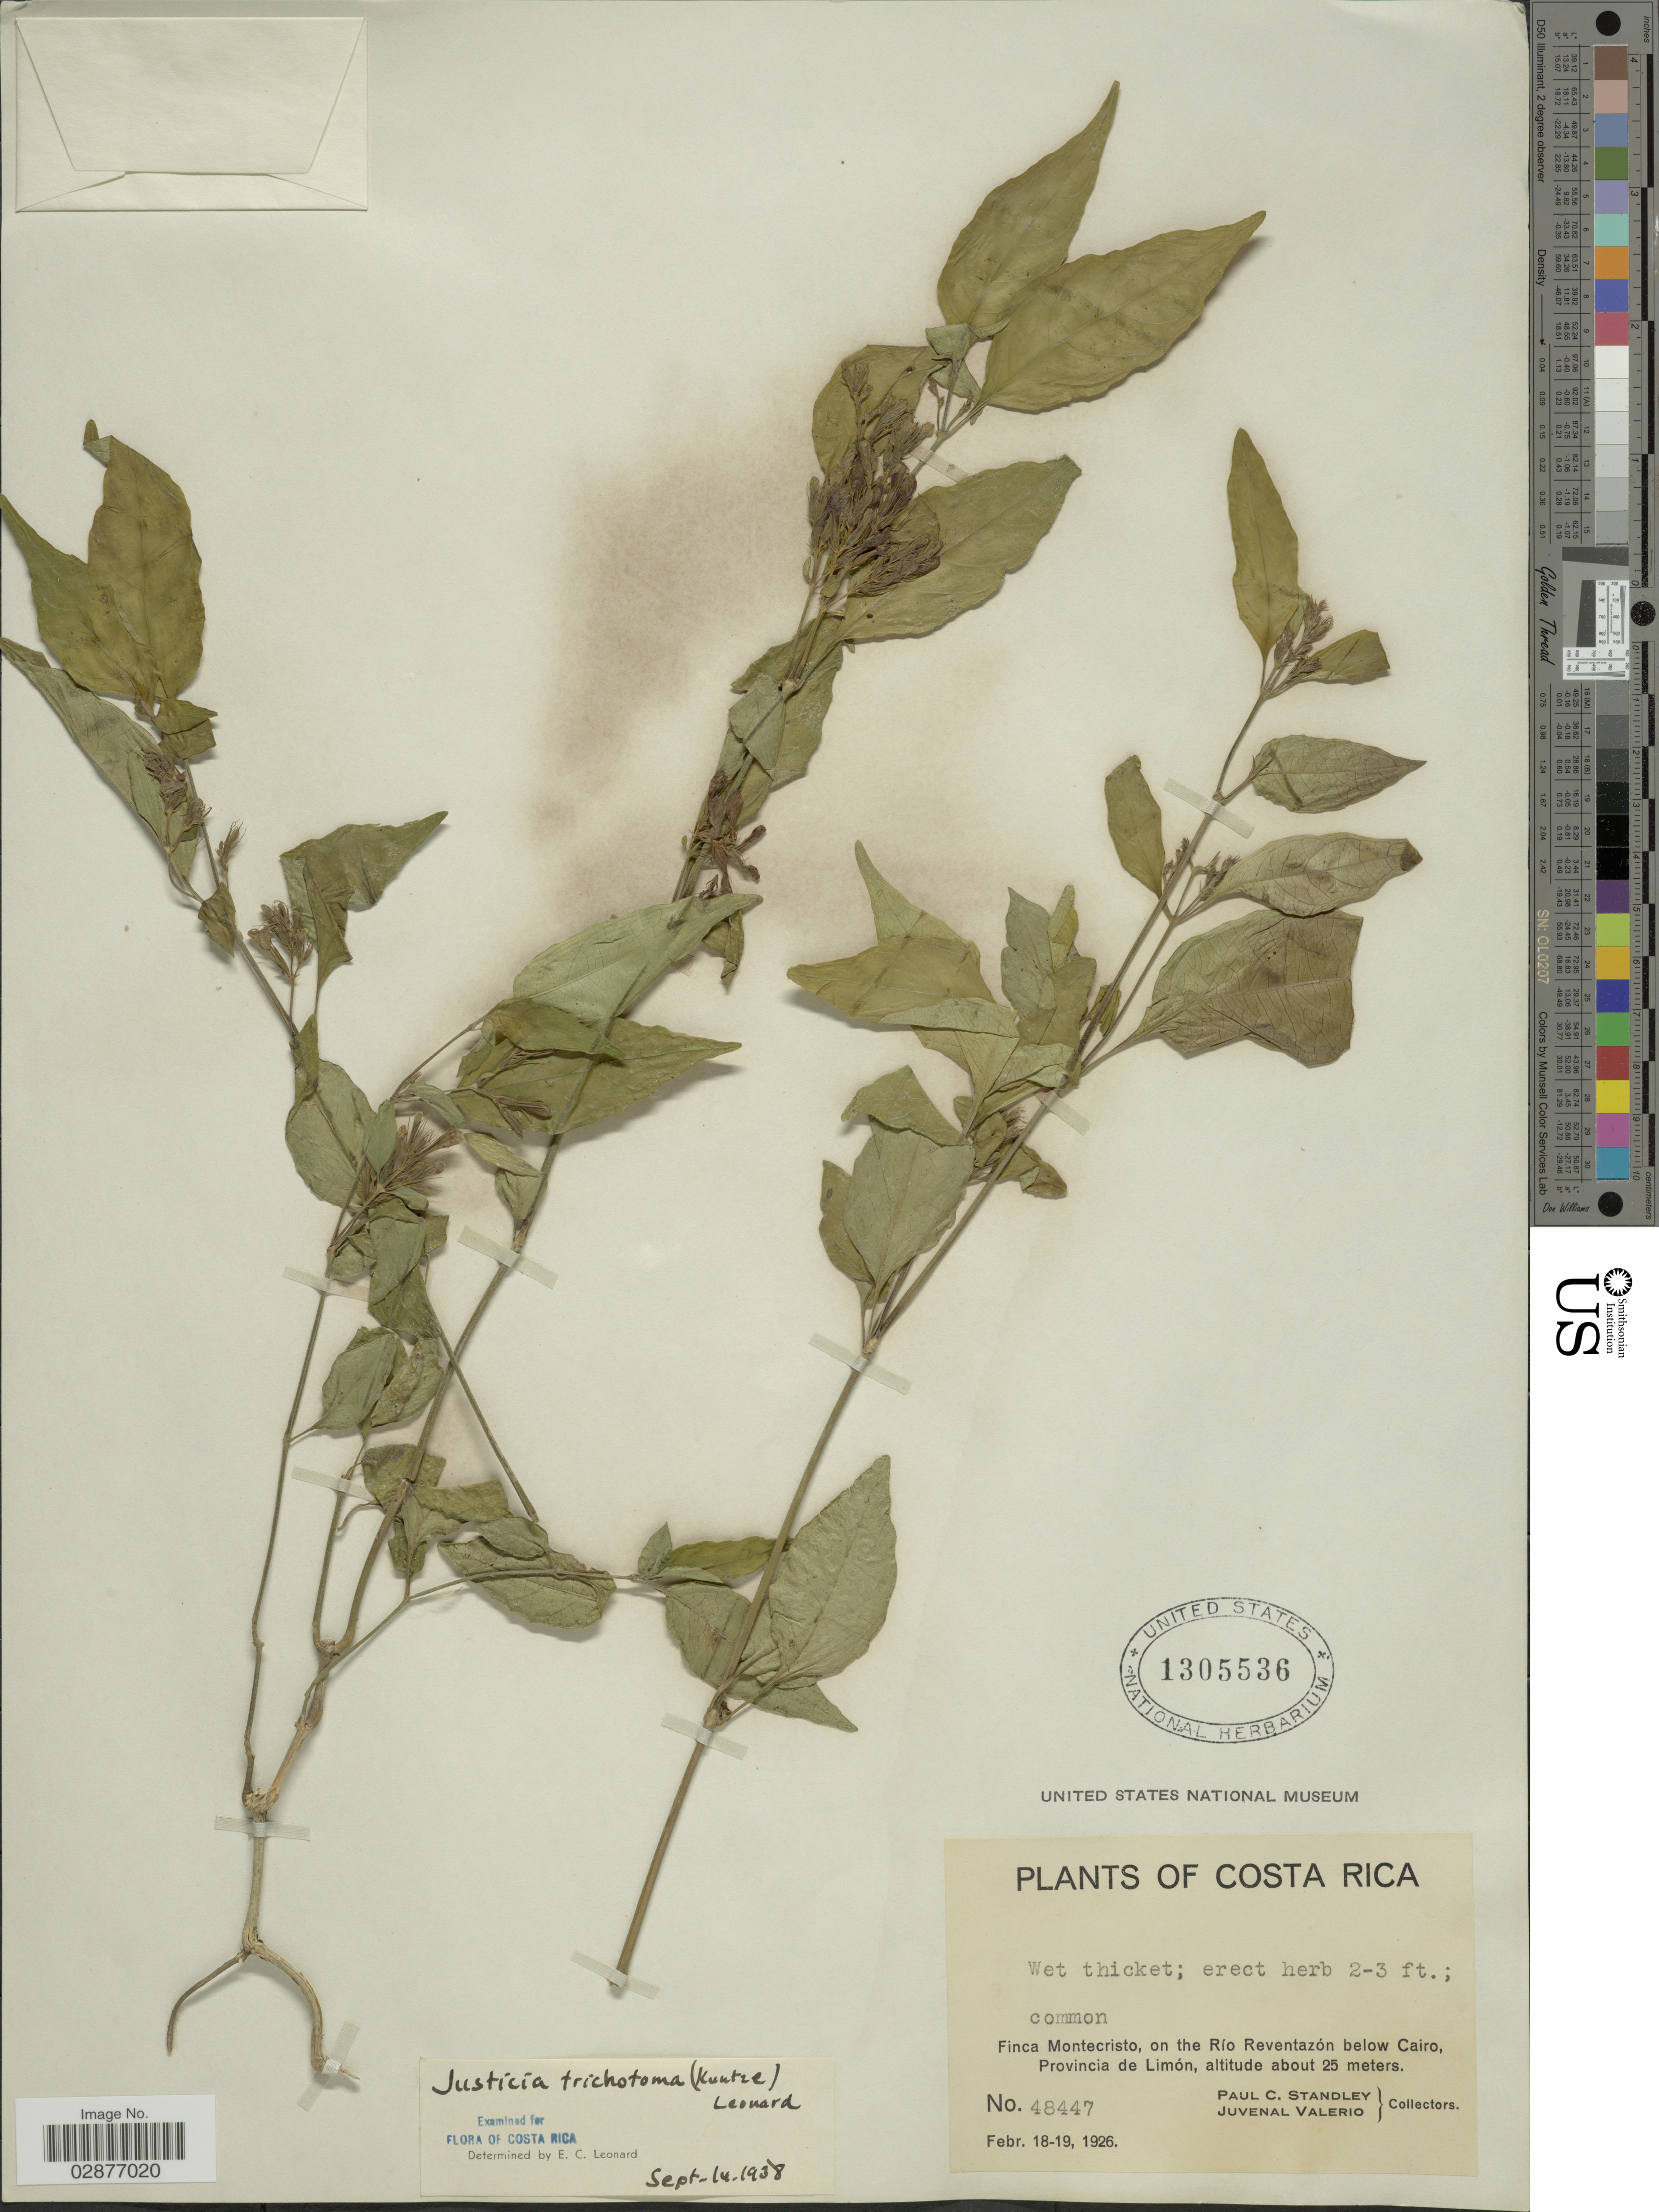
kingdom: Plantae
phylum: Tracheophyta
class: Magnoliopsida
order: Lamiales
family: Acanthaceae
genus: Justicia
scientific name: Justicia trichotoma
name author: (Kuntze) Leonard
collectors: P. C. Standley & J. Valerio R.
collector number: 48447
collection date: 1926-02-18/1926-02-19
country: Costa Rica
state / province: Limón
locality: Finca Montecristo, on the Río Reventazón below Cairo.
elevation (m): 25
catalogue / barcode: US 1305536